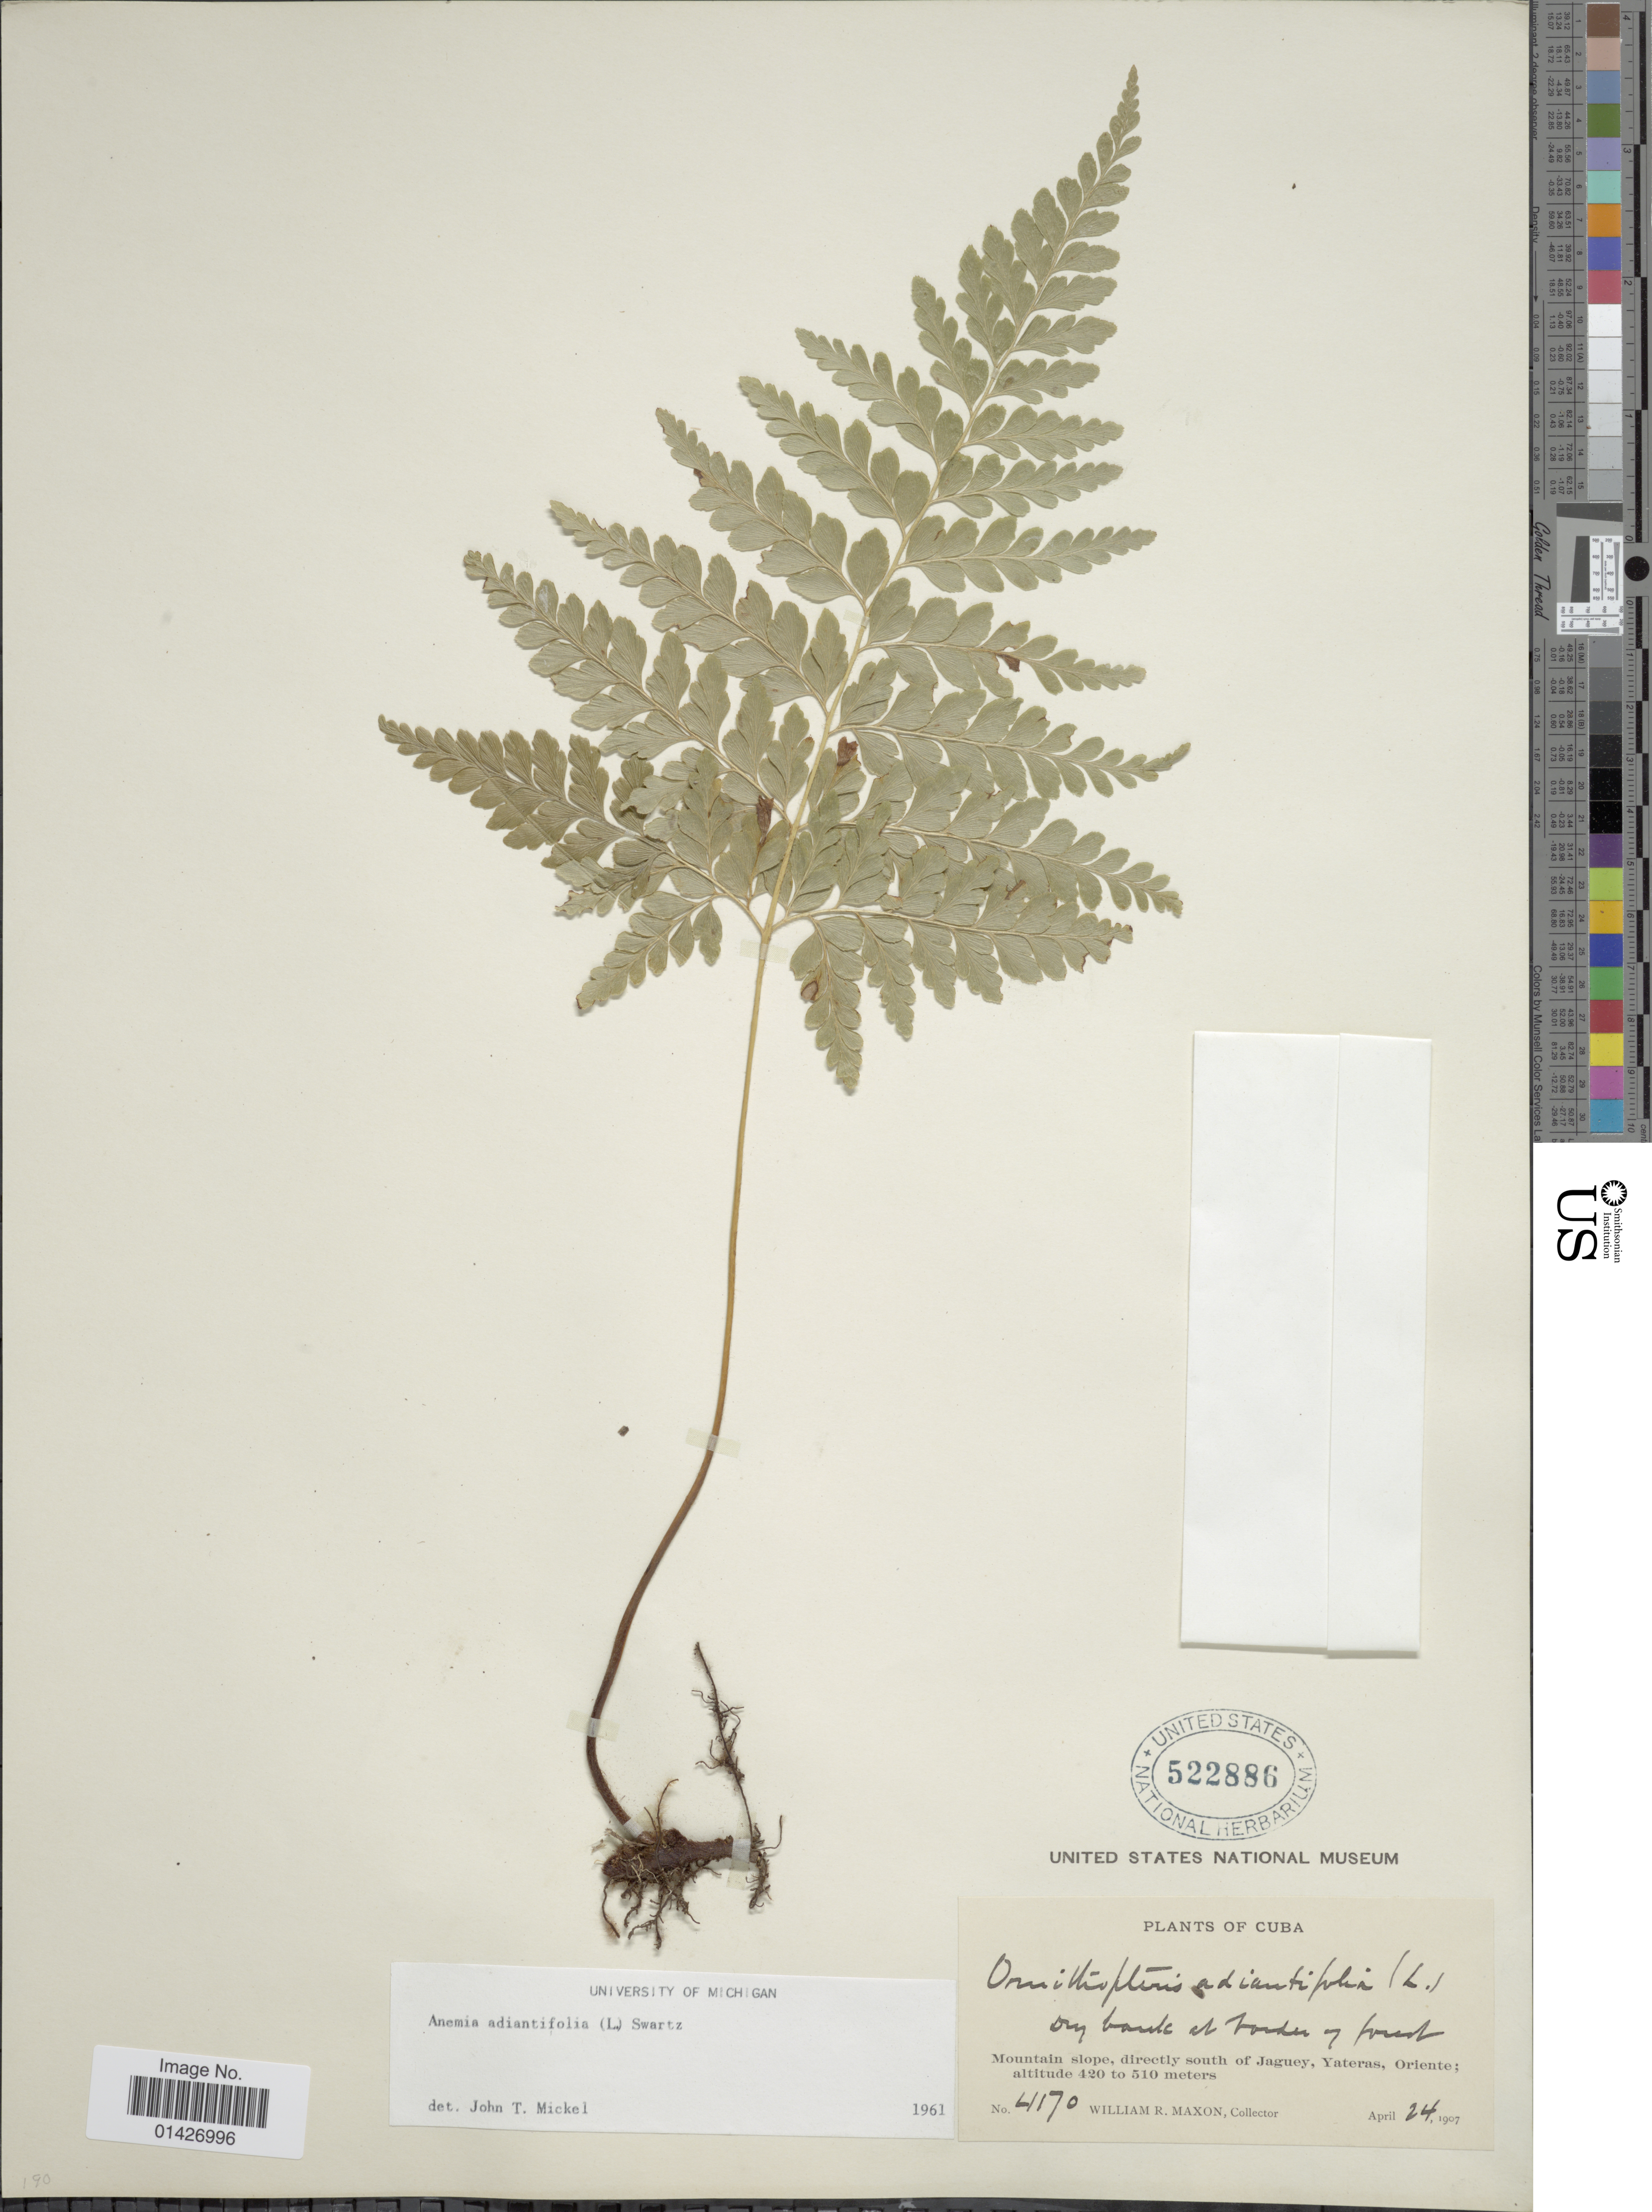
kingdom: Plantae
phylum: Tracheophyta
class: Polypodiopsida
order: Schizaeales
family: Anemiaceae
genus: Anemia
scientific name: Anemia adiantifolia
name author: (L.) Sw.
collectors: W. R. Maxon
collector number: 4170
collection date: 1907-04-24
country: Cuba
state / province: Oriente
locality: Mountain slope, directly south of Jaguey, Yateras, Oriente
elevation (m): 420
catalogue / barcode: US 522886